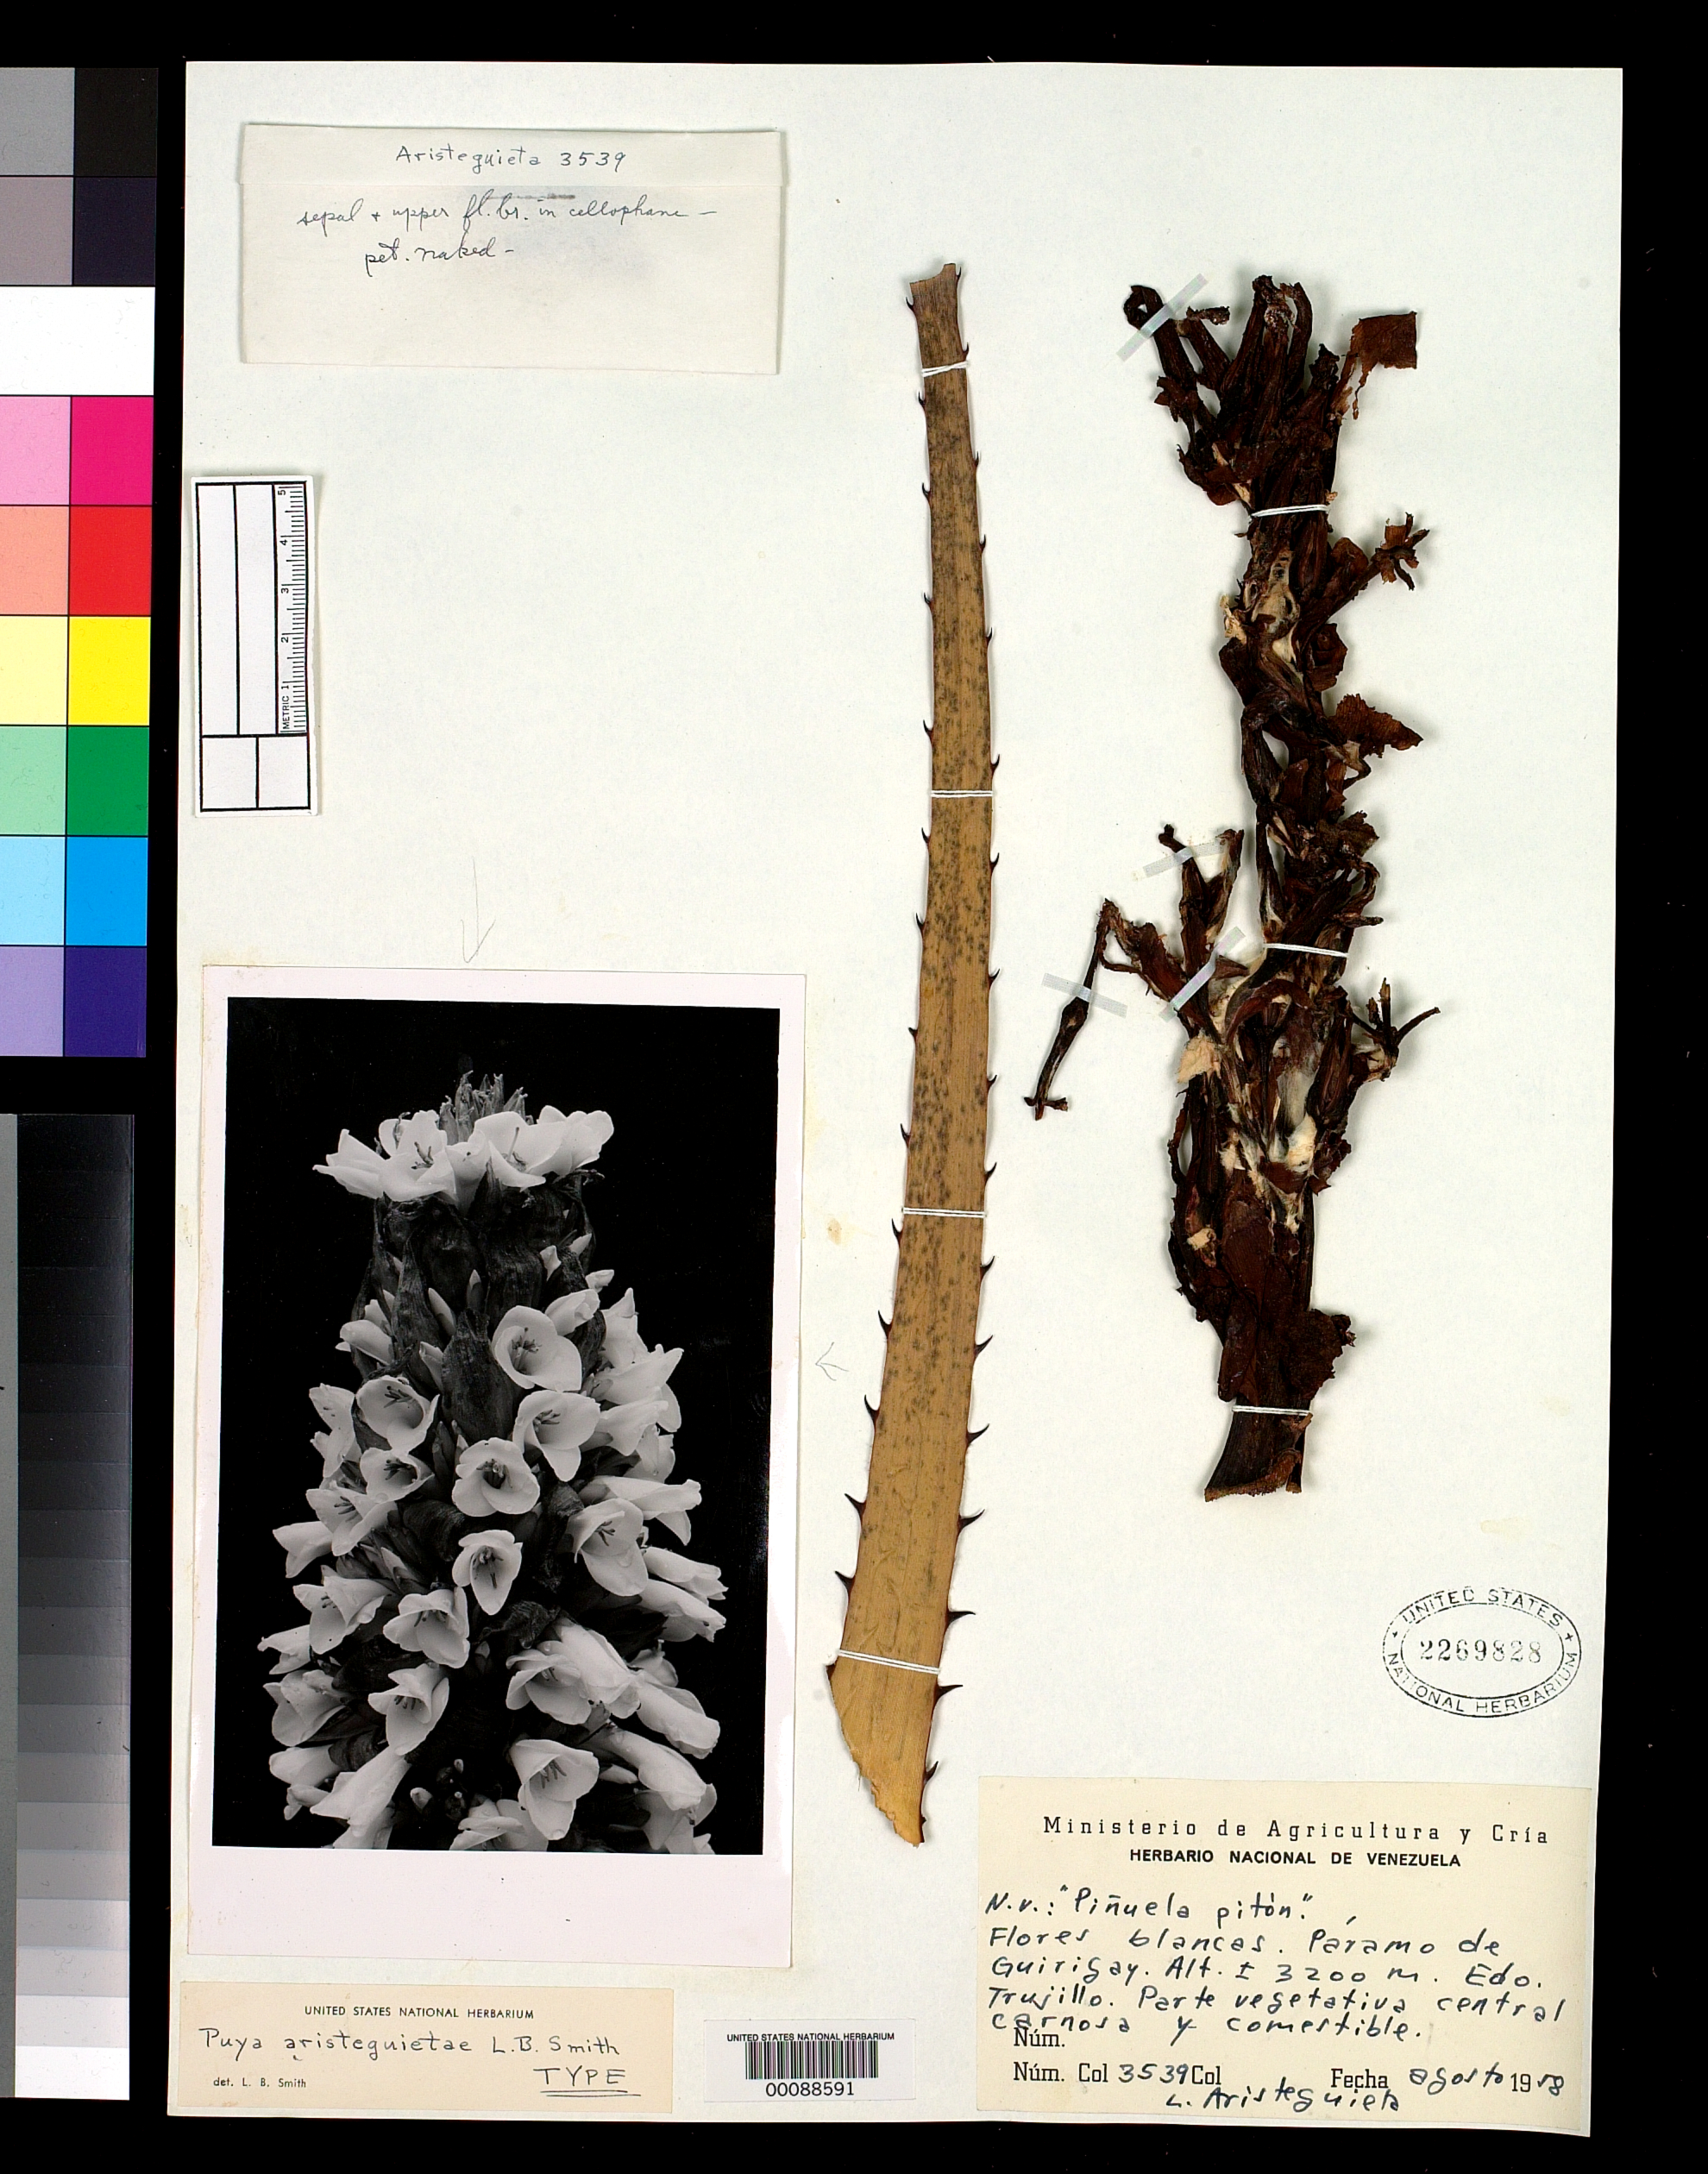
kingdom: Plantae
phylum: Tracheophyta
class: Liliopsida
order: Poales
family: Bromeliaceae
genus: Puya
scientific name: Puya aristeguietae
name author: L.B. Sm.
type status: Holotype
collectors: L. Aristeguieta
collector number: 3539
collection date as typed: Aug 1958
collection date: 1958-08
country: Venezuela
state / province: Trujillo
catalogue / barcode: US 2269828